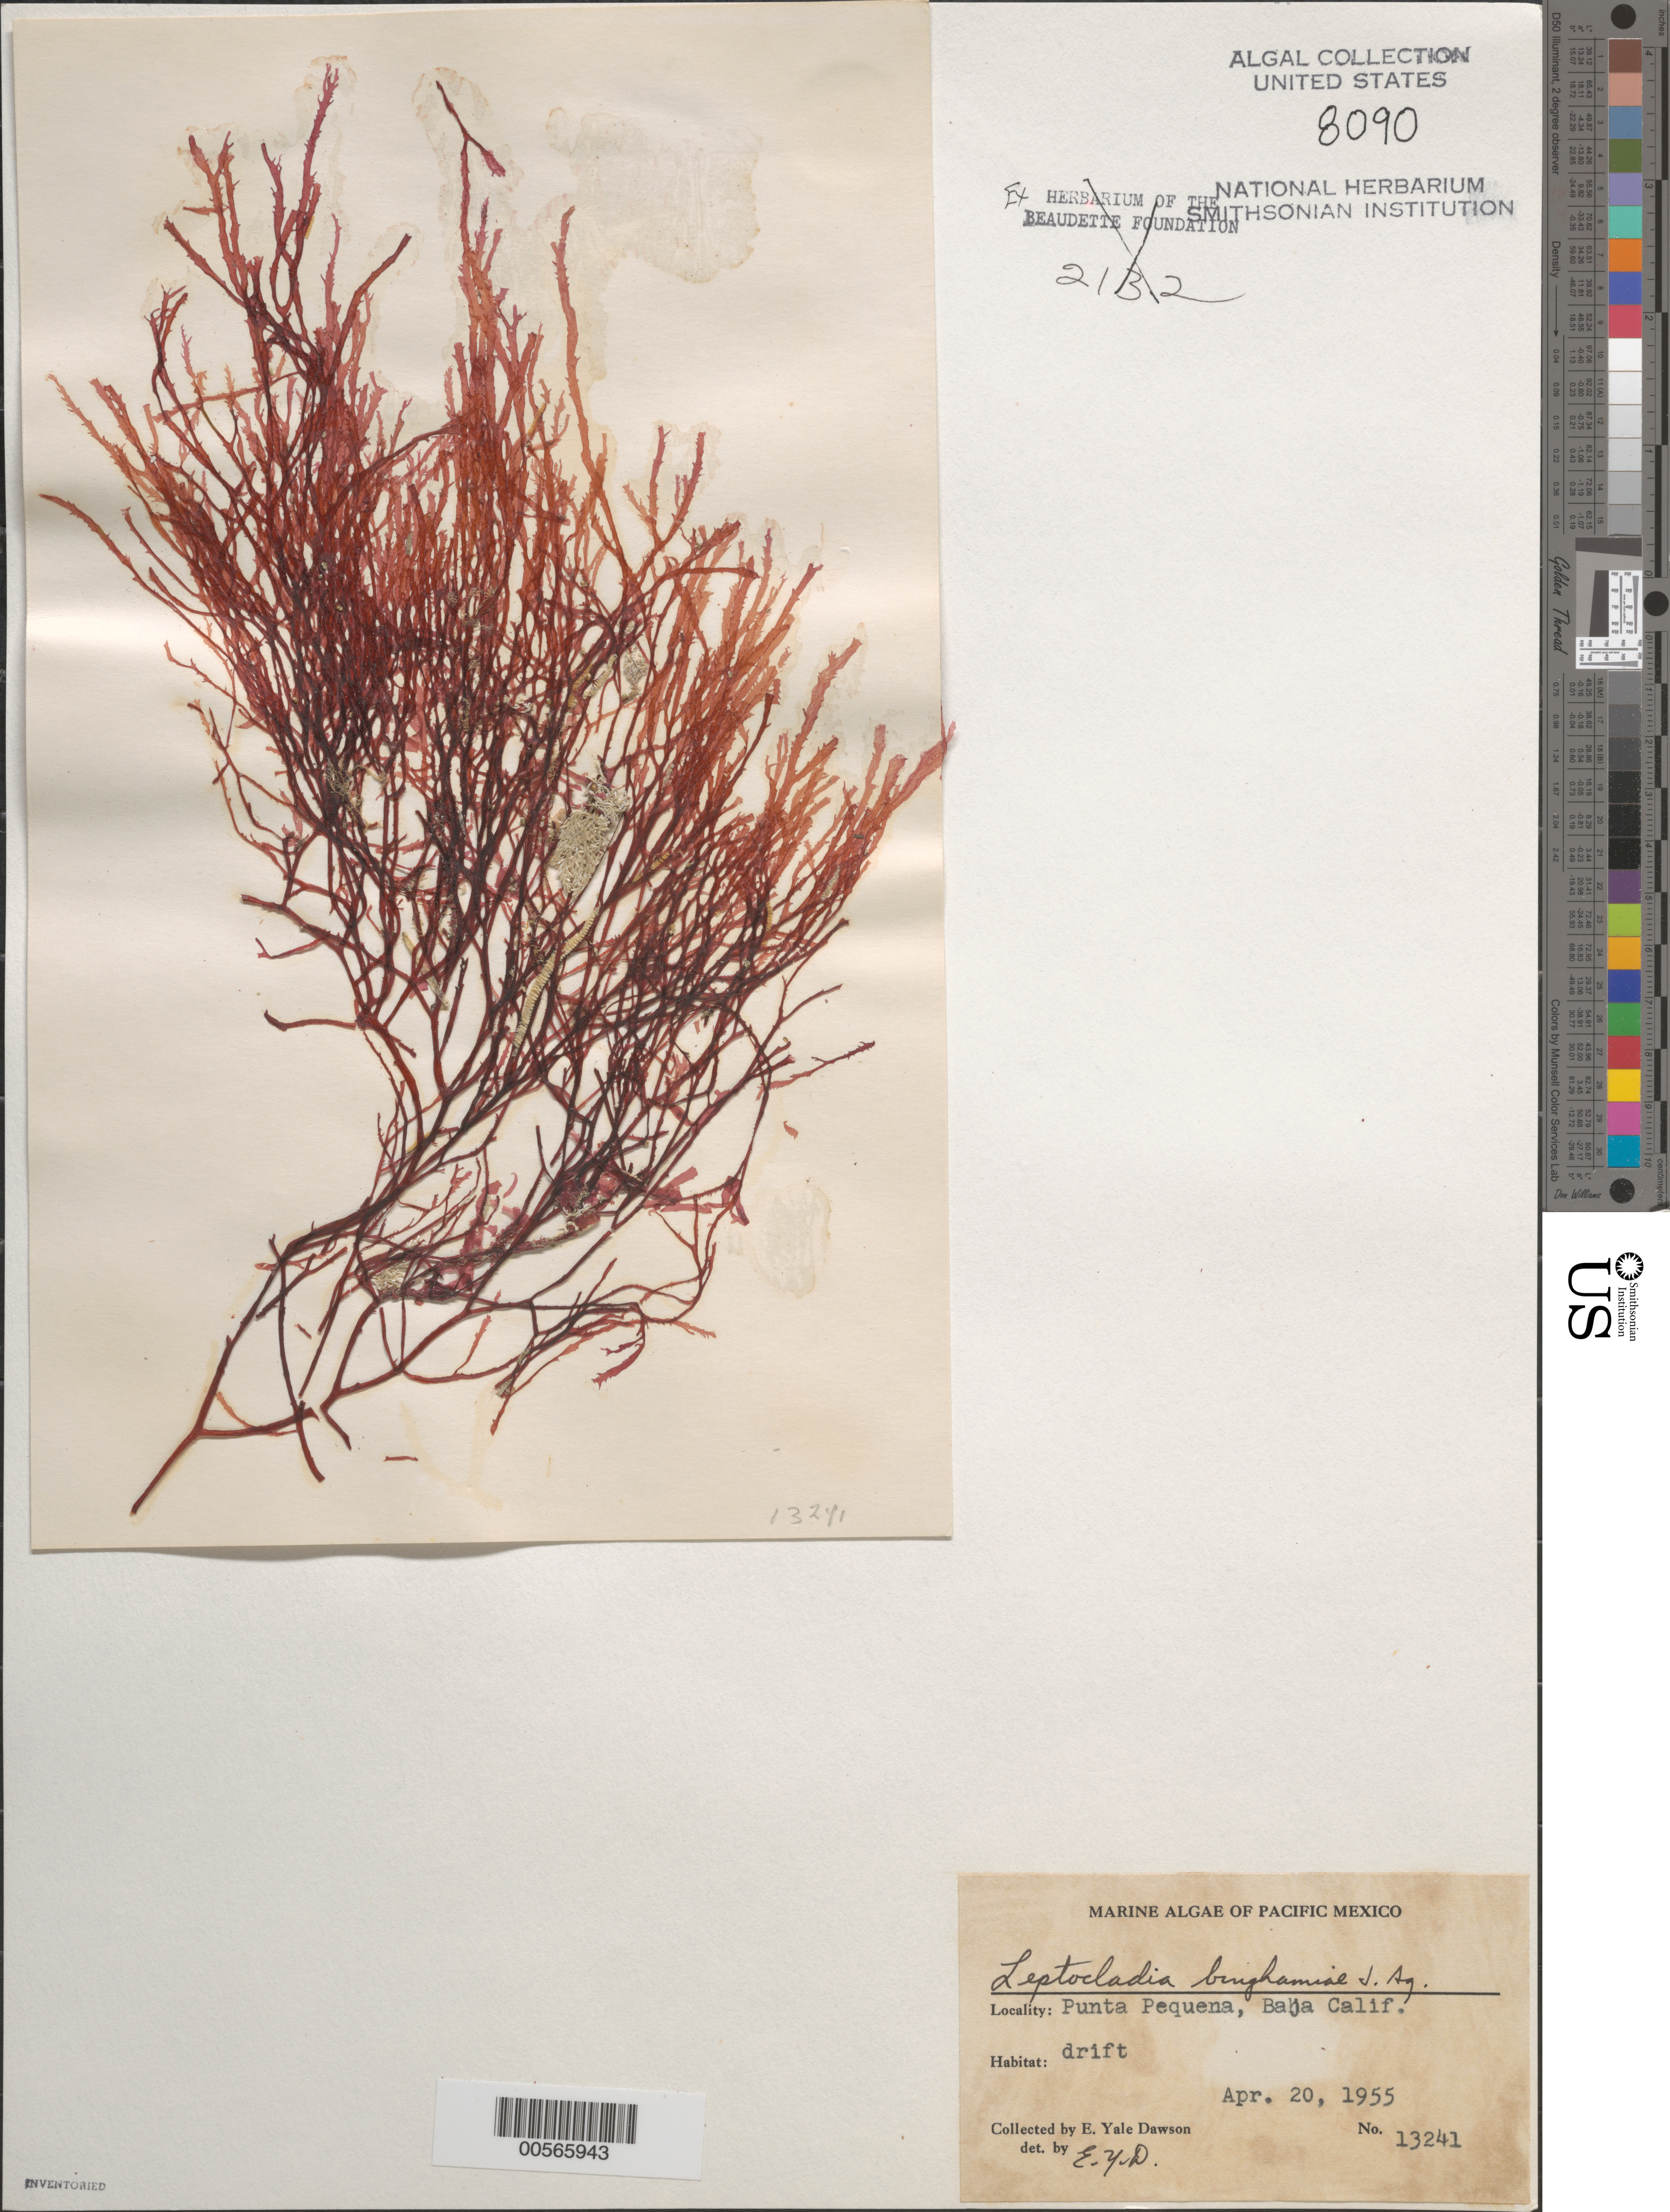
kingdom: Plantae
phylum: Rhodophyta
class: Florideophyceae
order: Gigartinales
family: Dumontiaceae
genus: Leptocladia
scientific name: Leptocladia binghamiae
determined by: Dawson, E. Y.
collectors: E. Y. Dawson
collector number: EYD 13241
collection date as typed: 20 Apr 1955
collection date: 1955-04-20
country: Mexico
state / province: Baja California Sur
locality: Punta Pequena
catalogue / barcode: US 8090